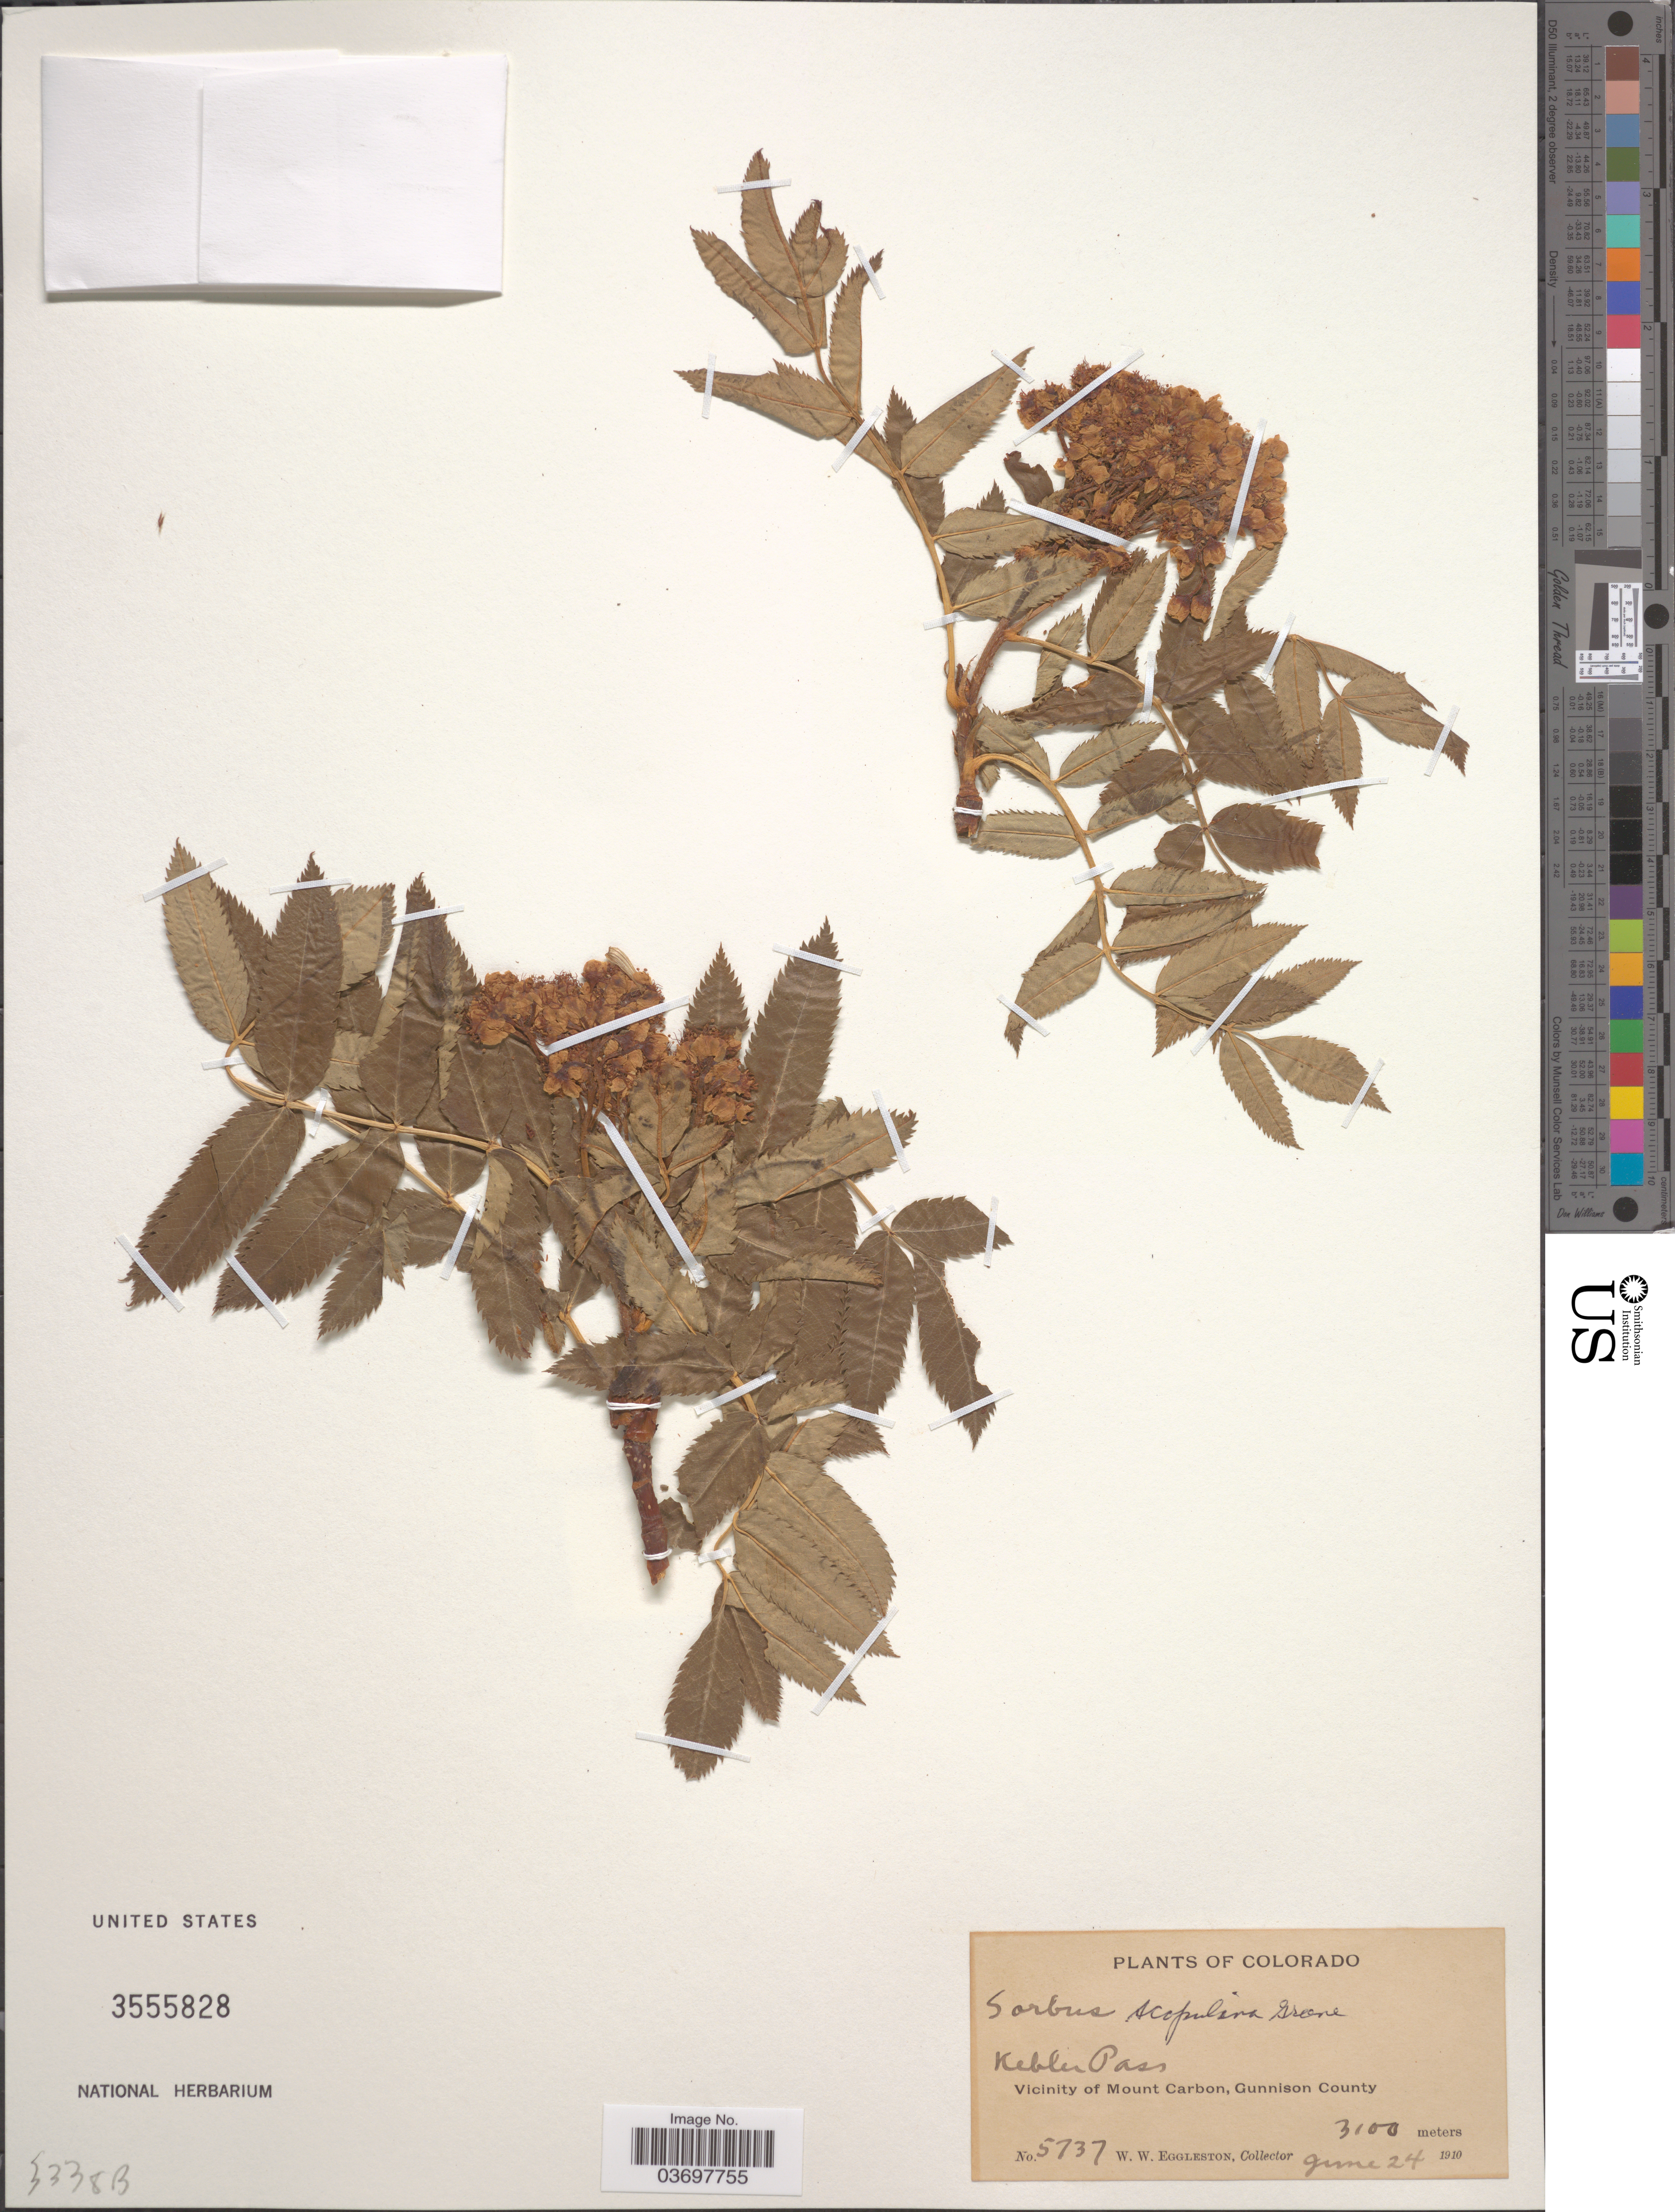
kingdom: Plantae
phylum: Tracheophyta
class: Magnoliopsida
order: Rosales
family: Rosaceae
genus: Sorbus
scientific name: Sorbus scopulina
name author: Greene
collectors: W. W. Eggleston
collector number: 5737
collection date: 1910-06-24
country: United States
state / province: Colorado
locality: Kebler Pass. Vicinity of Mount Carbon, Gunnison County.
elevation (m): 3100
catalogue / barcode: US 3555828